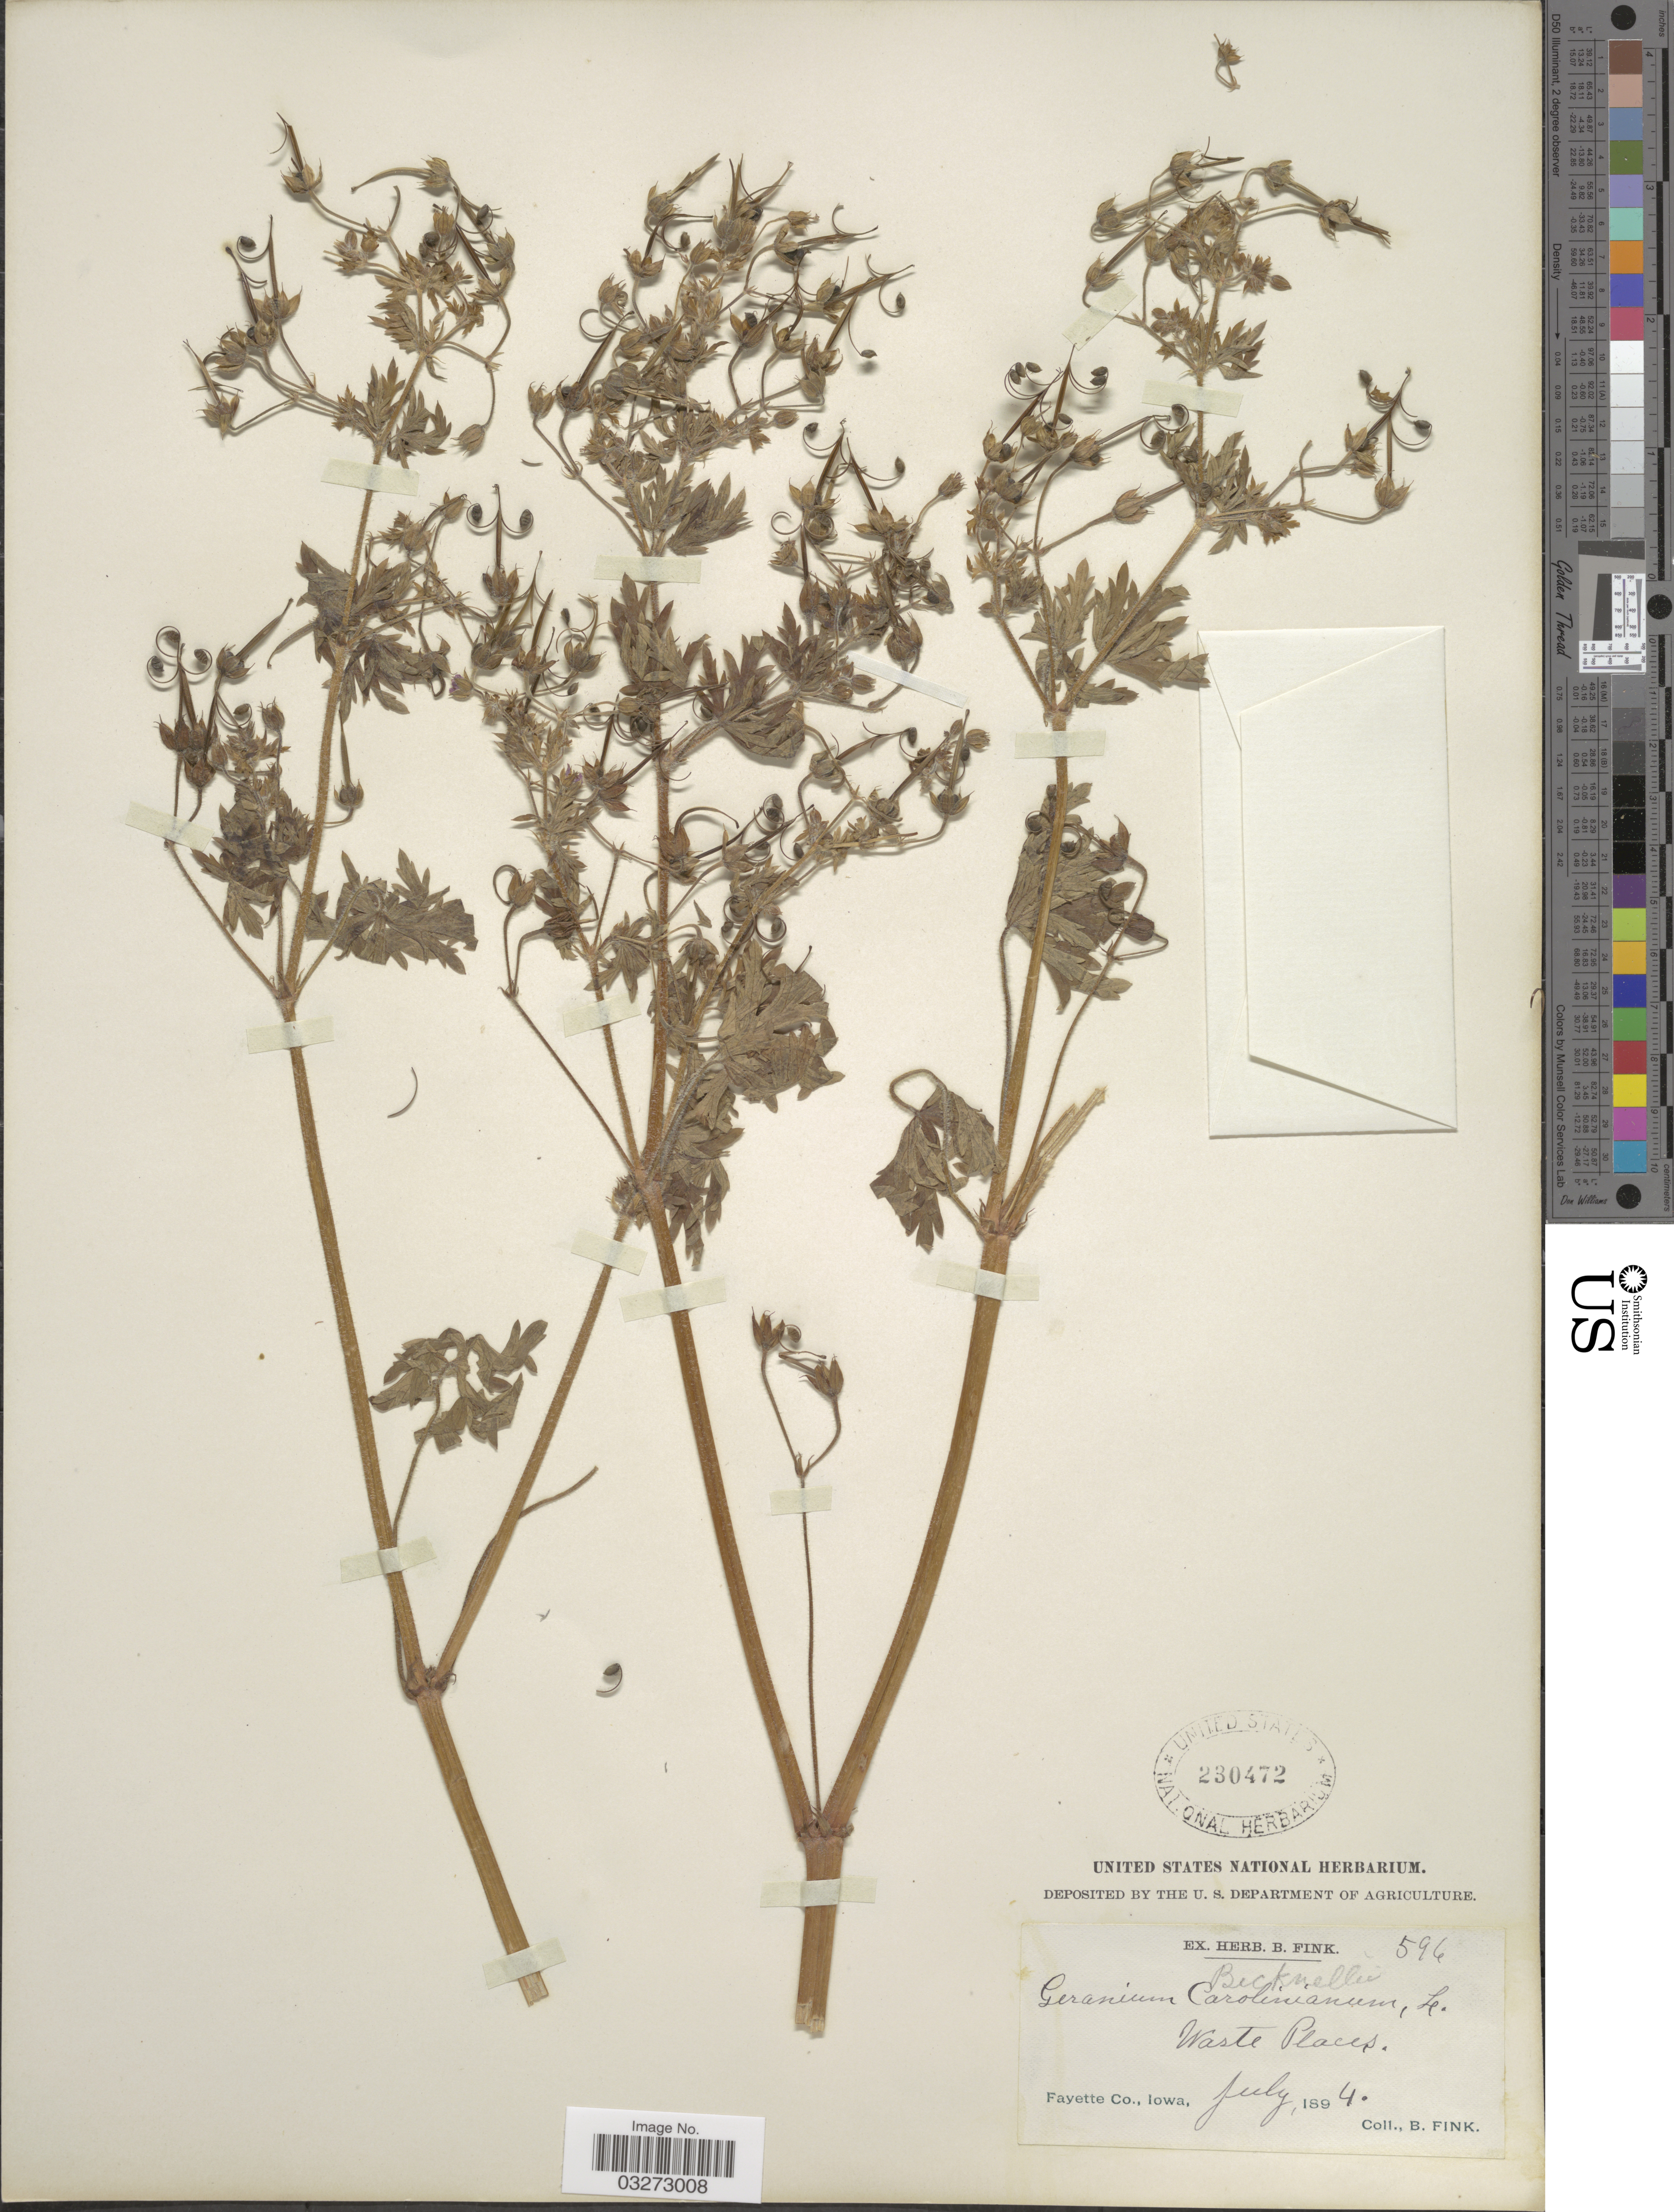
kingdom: Plantae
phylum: Tracheophyta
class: Magnoliopsida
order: Geraniales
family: Geraniaceae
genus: Geranium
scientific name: Geranium bicknellii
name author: Britton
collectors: B. Fink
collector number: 596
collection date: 1894-07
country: United States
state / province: Iowa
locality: Waste Places. Fayette Co.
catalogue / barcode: US 230472